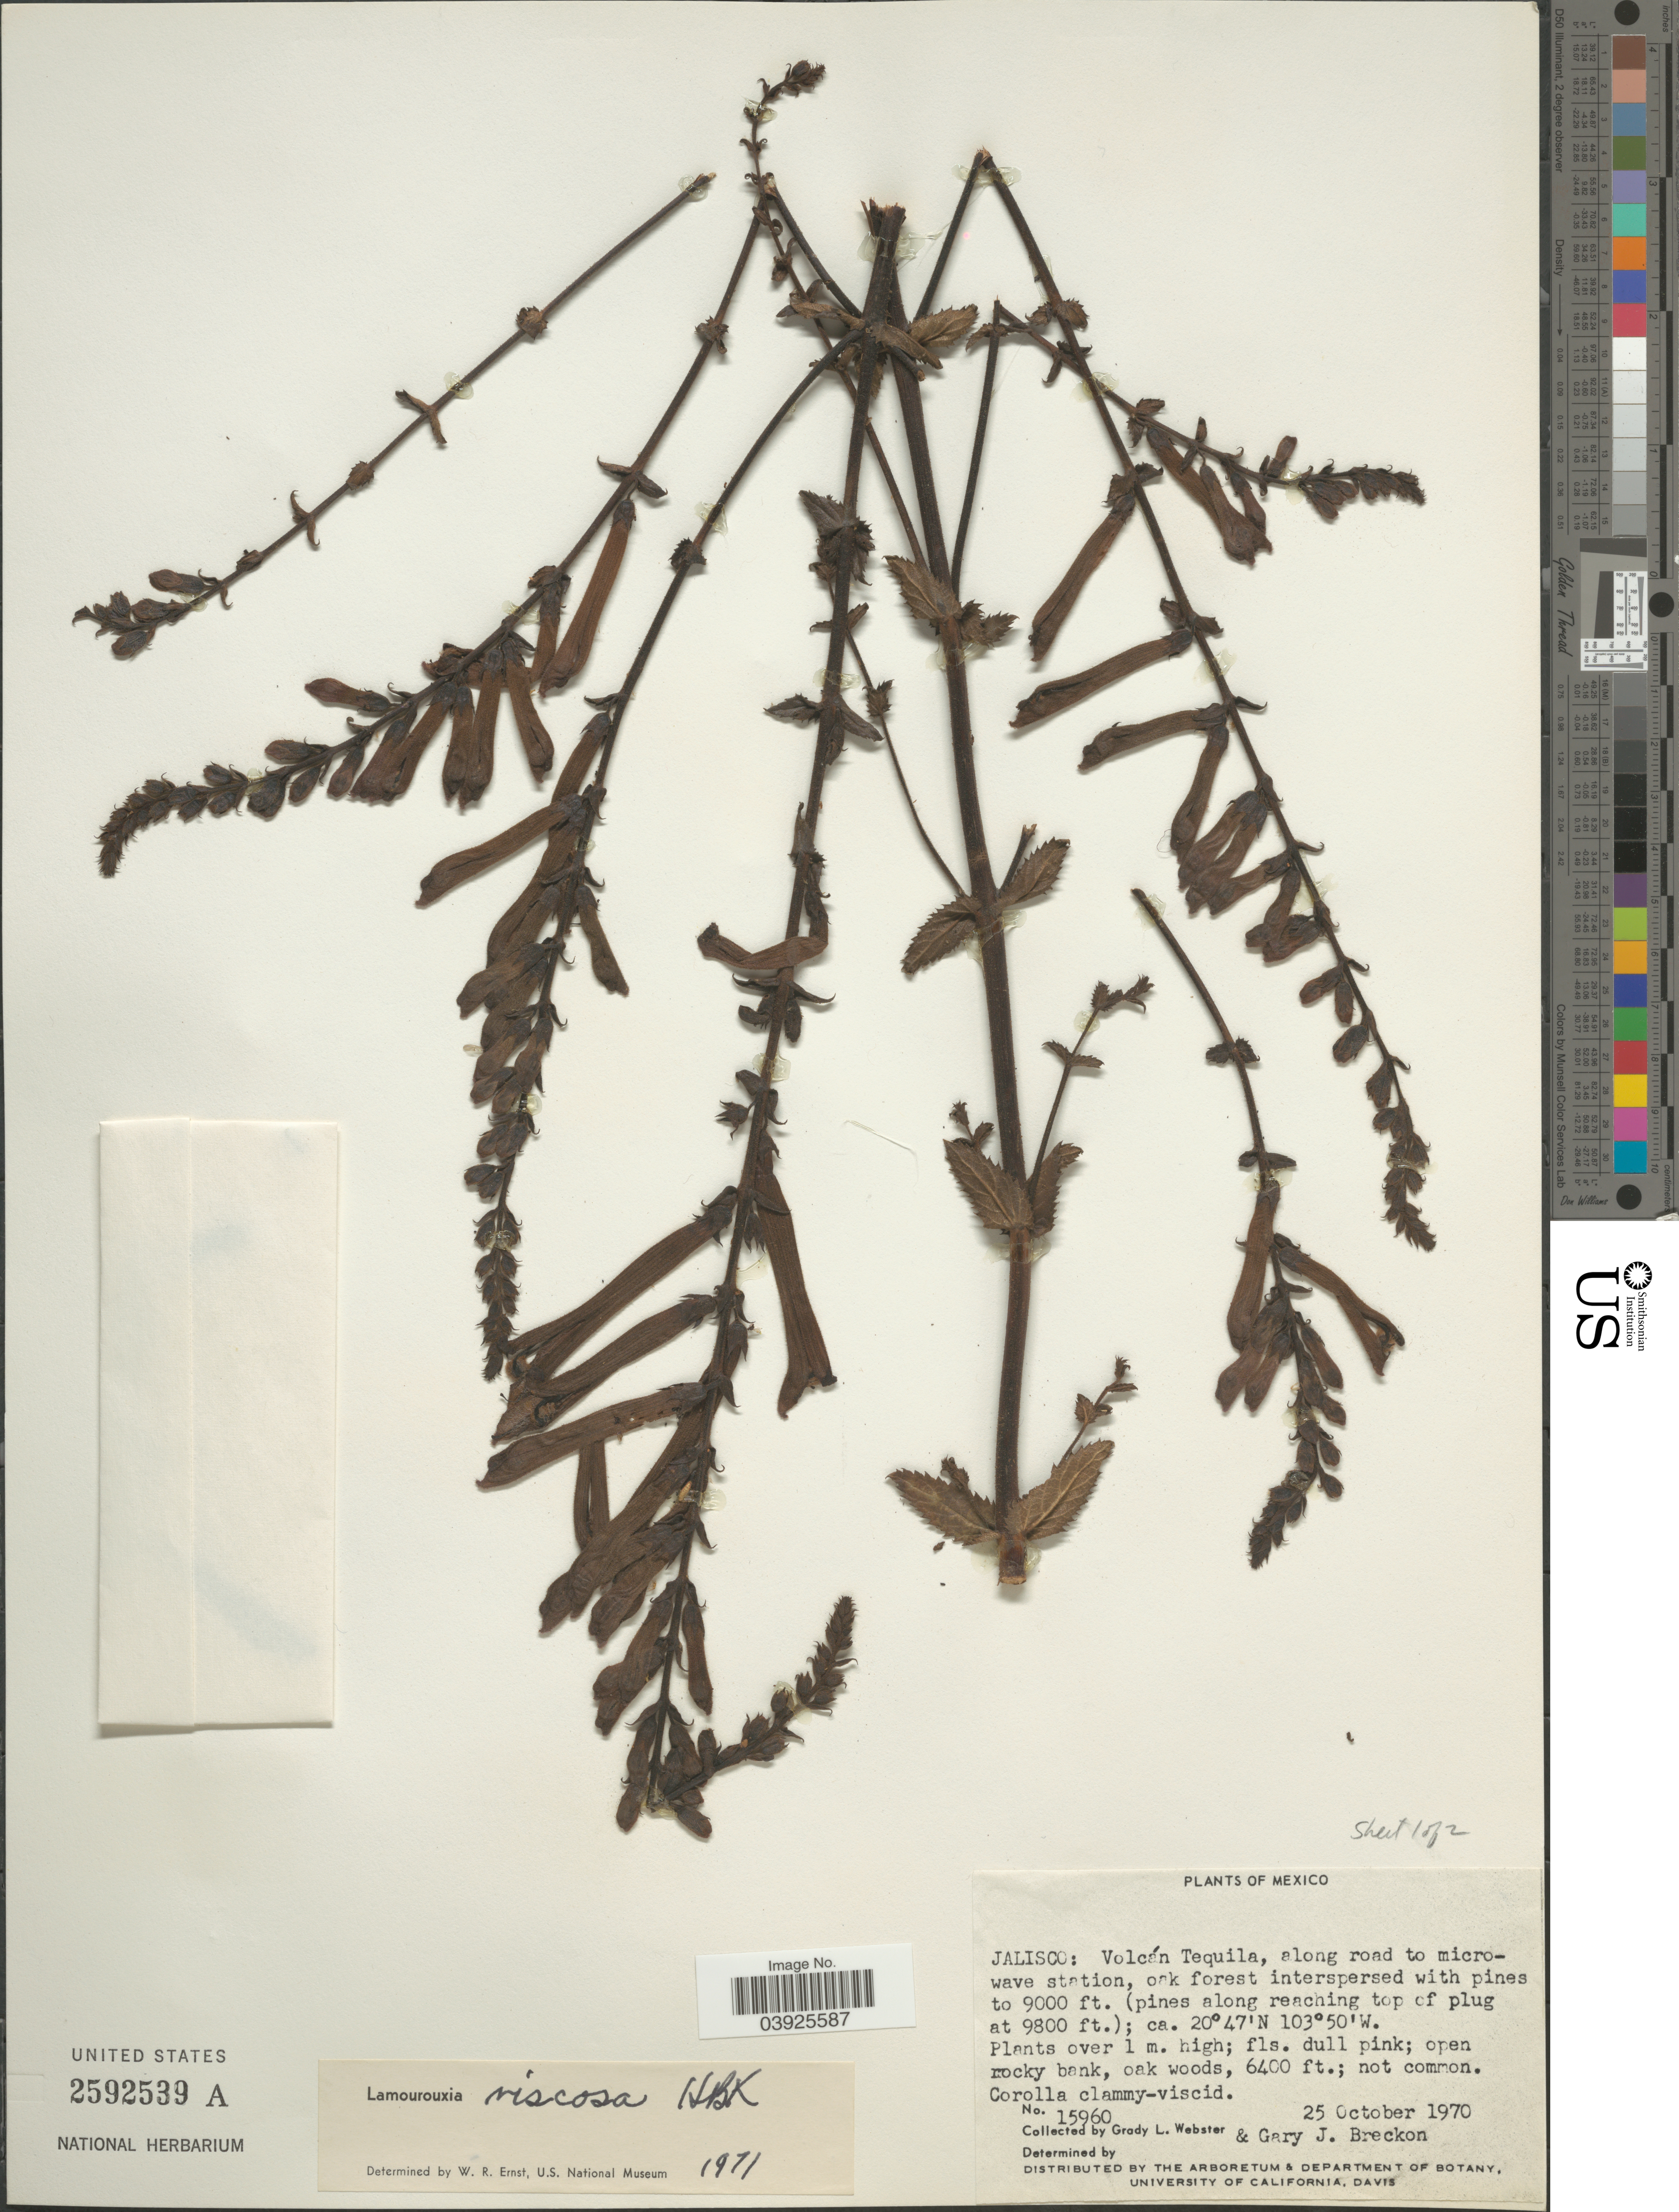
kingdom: Plantae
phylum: Tracheophyta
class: Magnoliopsida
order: Lamiales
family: Orobanchaceae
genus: Lamourouxia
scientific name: Lamourouxia viscosa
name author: Kunth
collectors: G. L. Webster & G. Breckon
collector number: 15960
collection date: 1970-10-25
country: Mexico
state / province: Jalisco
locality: Volcán Tequila, along road to microwave station.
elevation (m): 1951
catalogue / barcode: US 2592539A